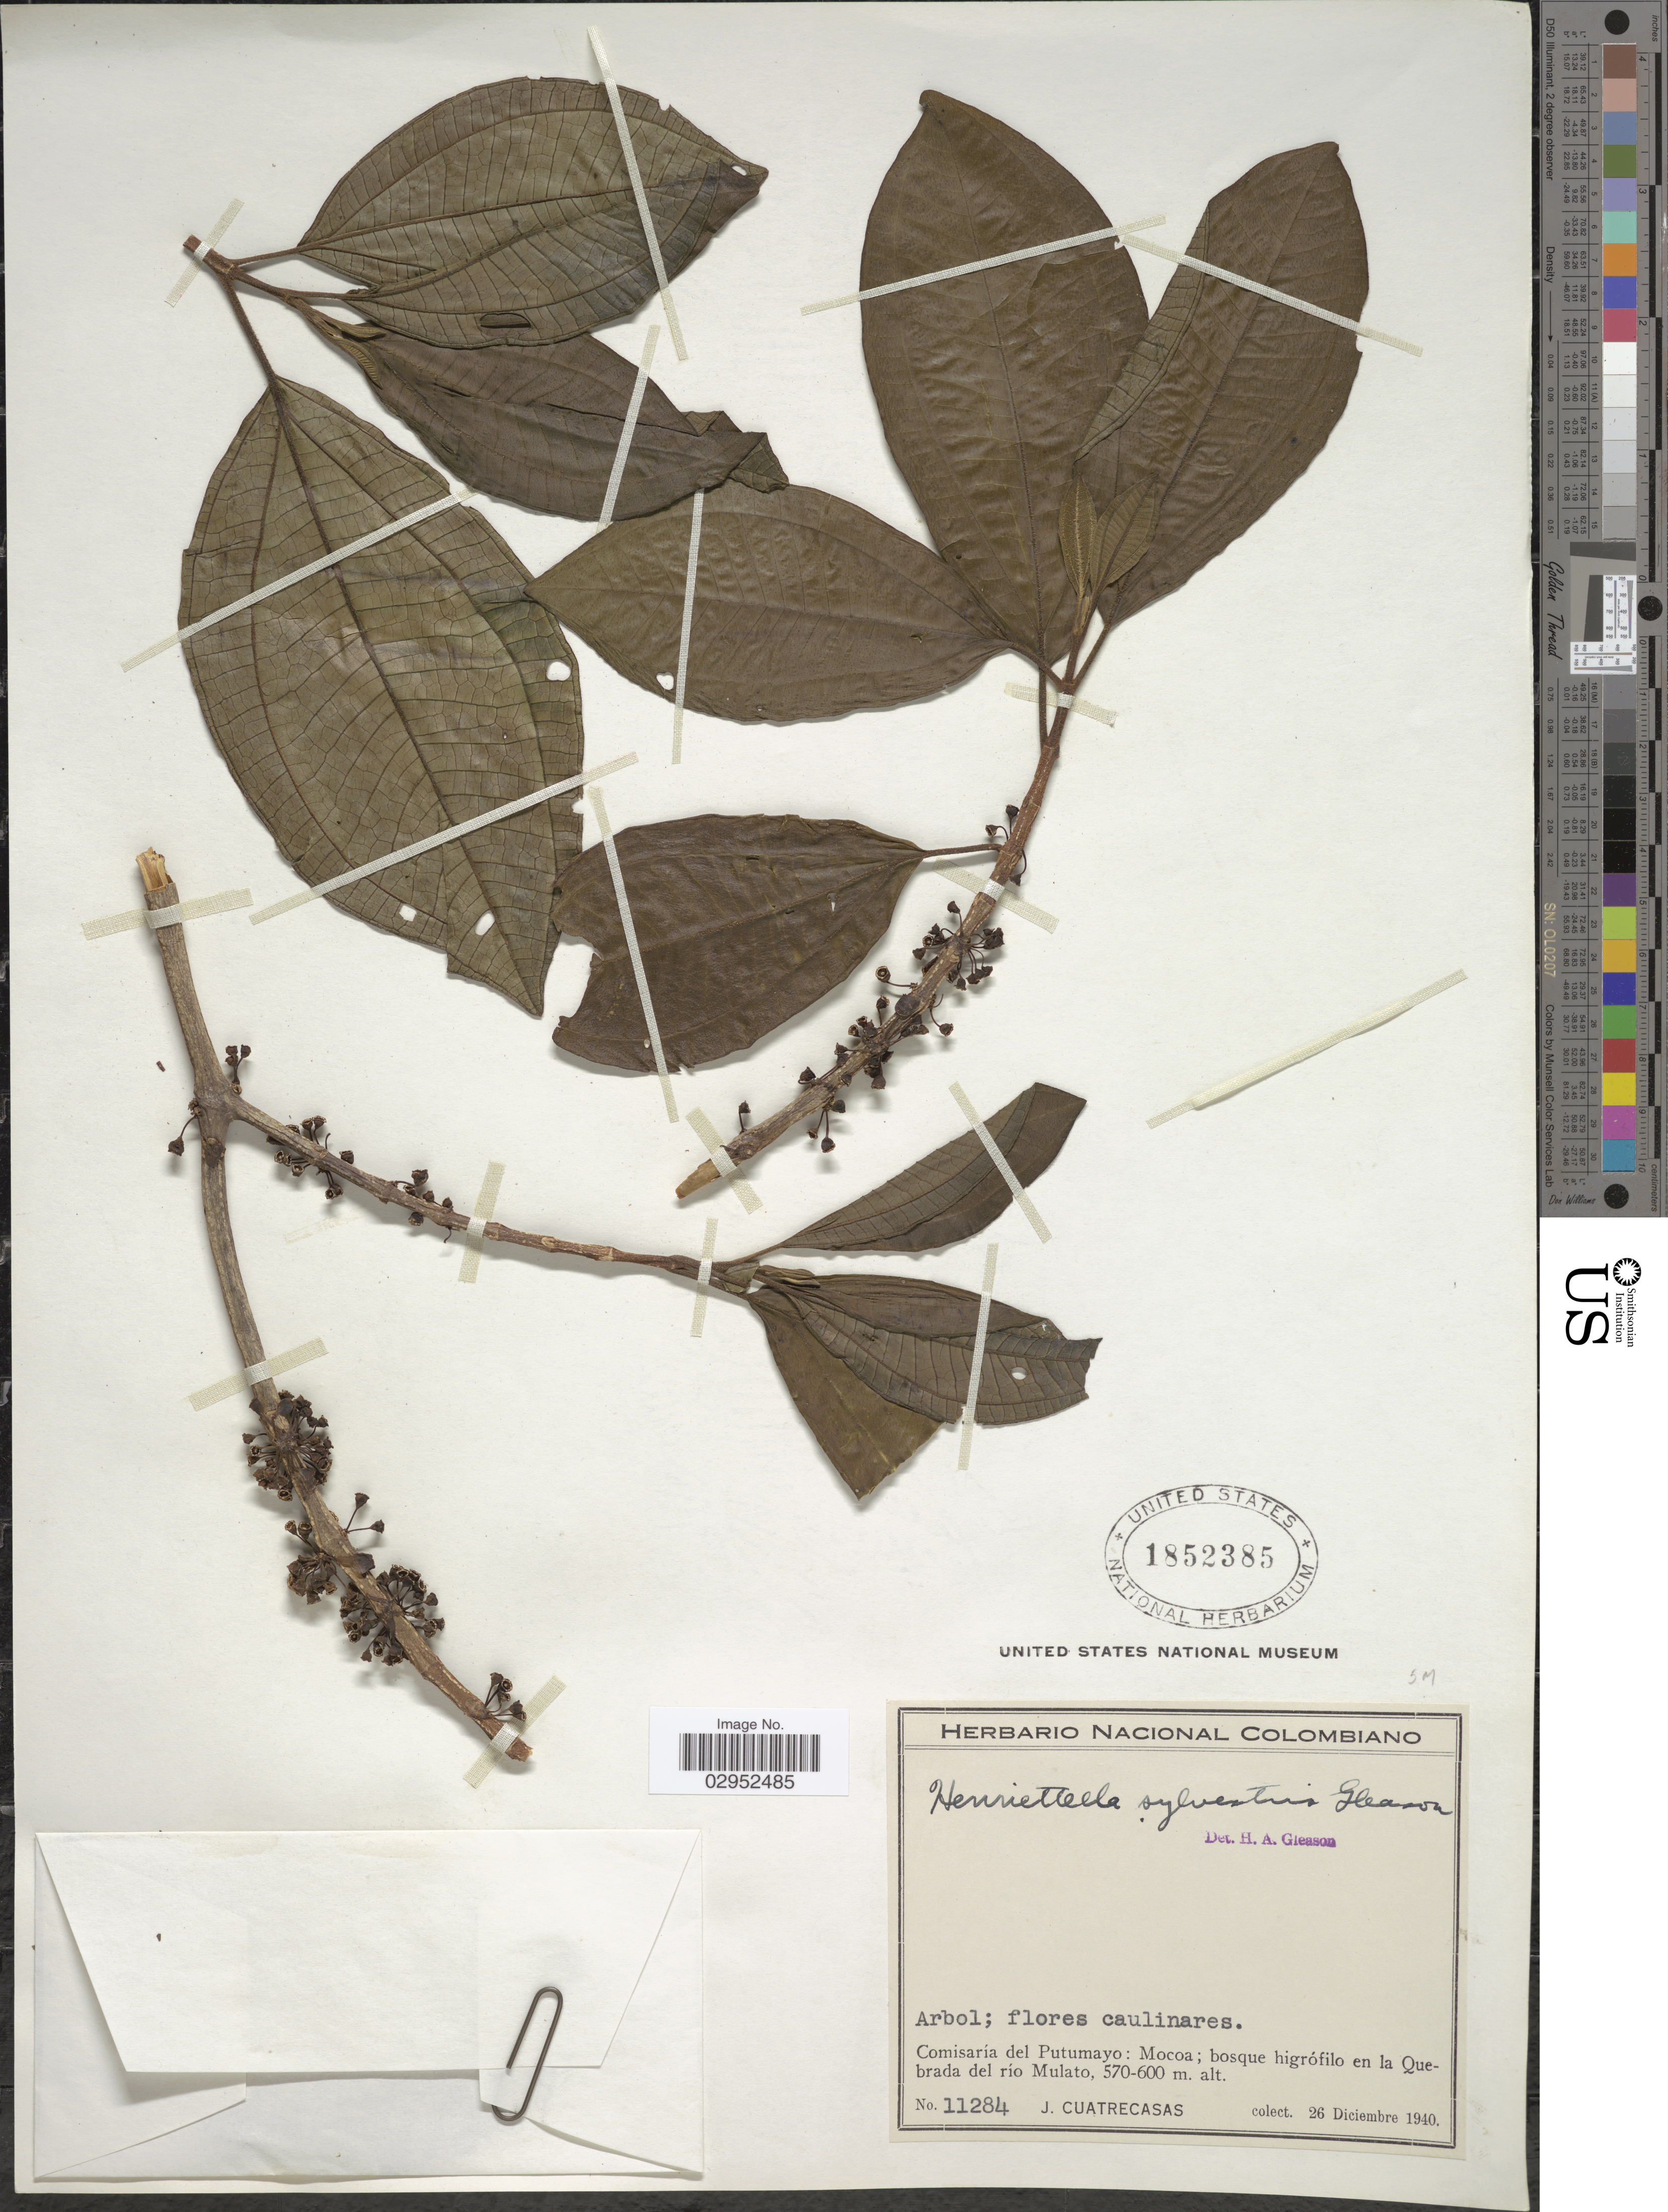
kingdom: Plantae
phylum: Tracheophyta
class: Magnoliopsida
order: Myrtales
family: Melastomataceae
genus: Henriettea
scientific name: Henriettea fascicularis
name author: (Sw.) M. Gómez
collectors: J. Cuatrecasas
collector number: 11284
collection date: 1940-12-26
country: Colombia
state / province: Putumayo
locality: Mocoa: Mocoa; bosqe higrófilo en la Quebrada del rio Mulato.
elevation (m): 570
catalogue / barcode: US 1852385